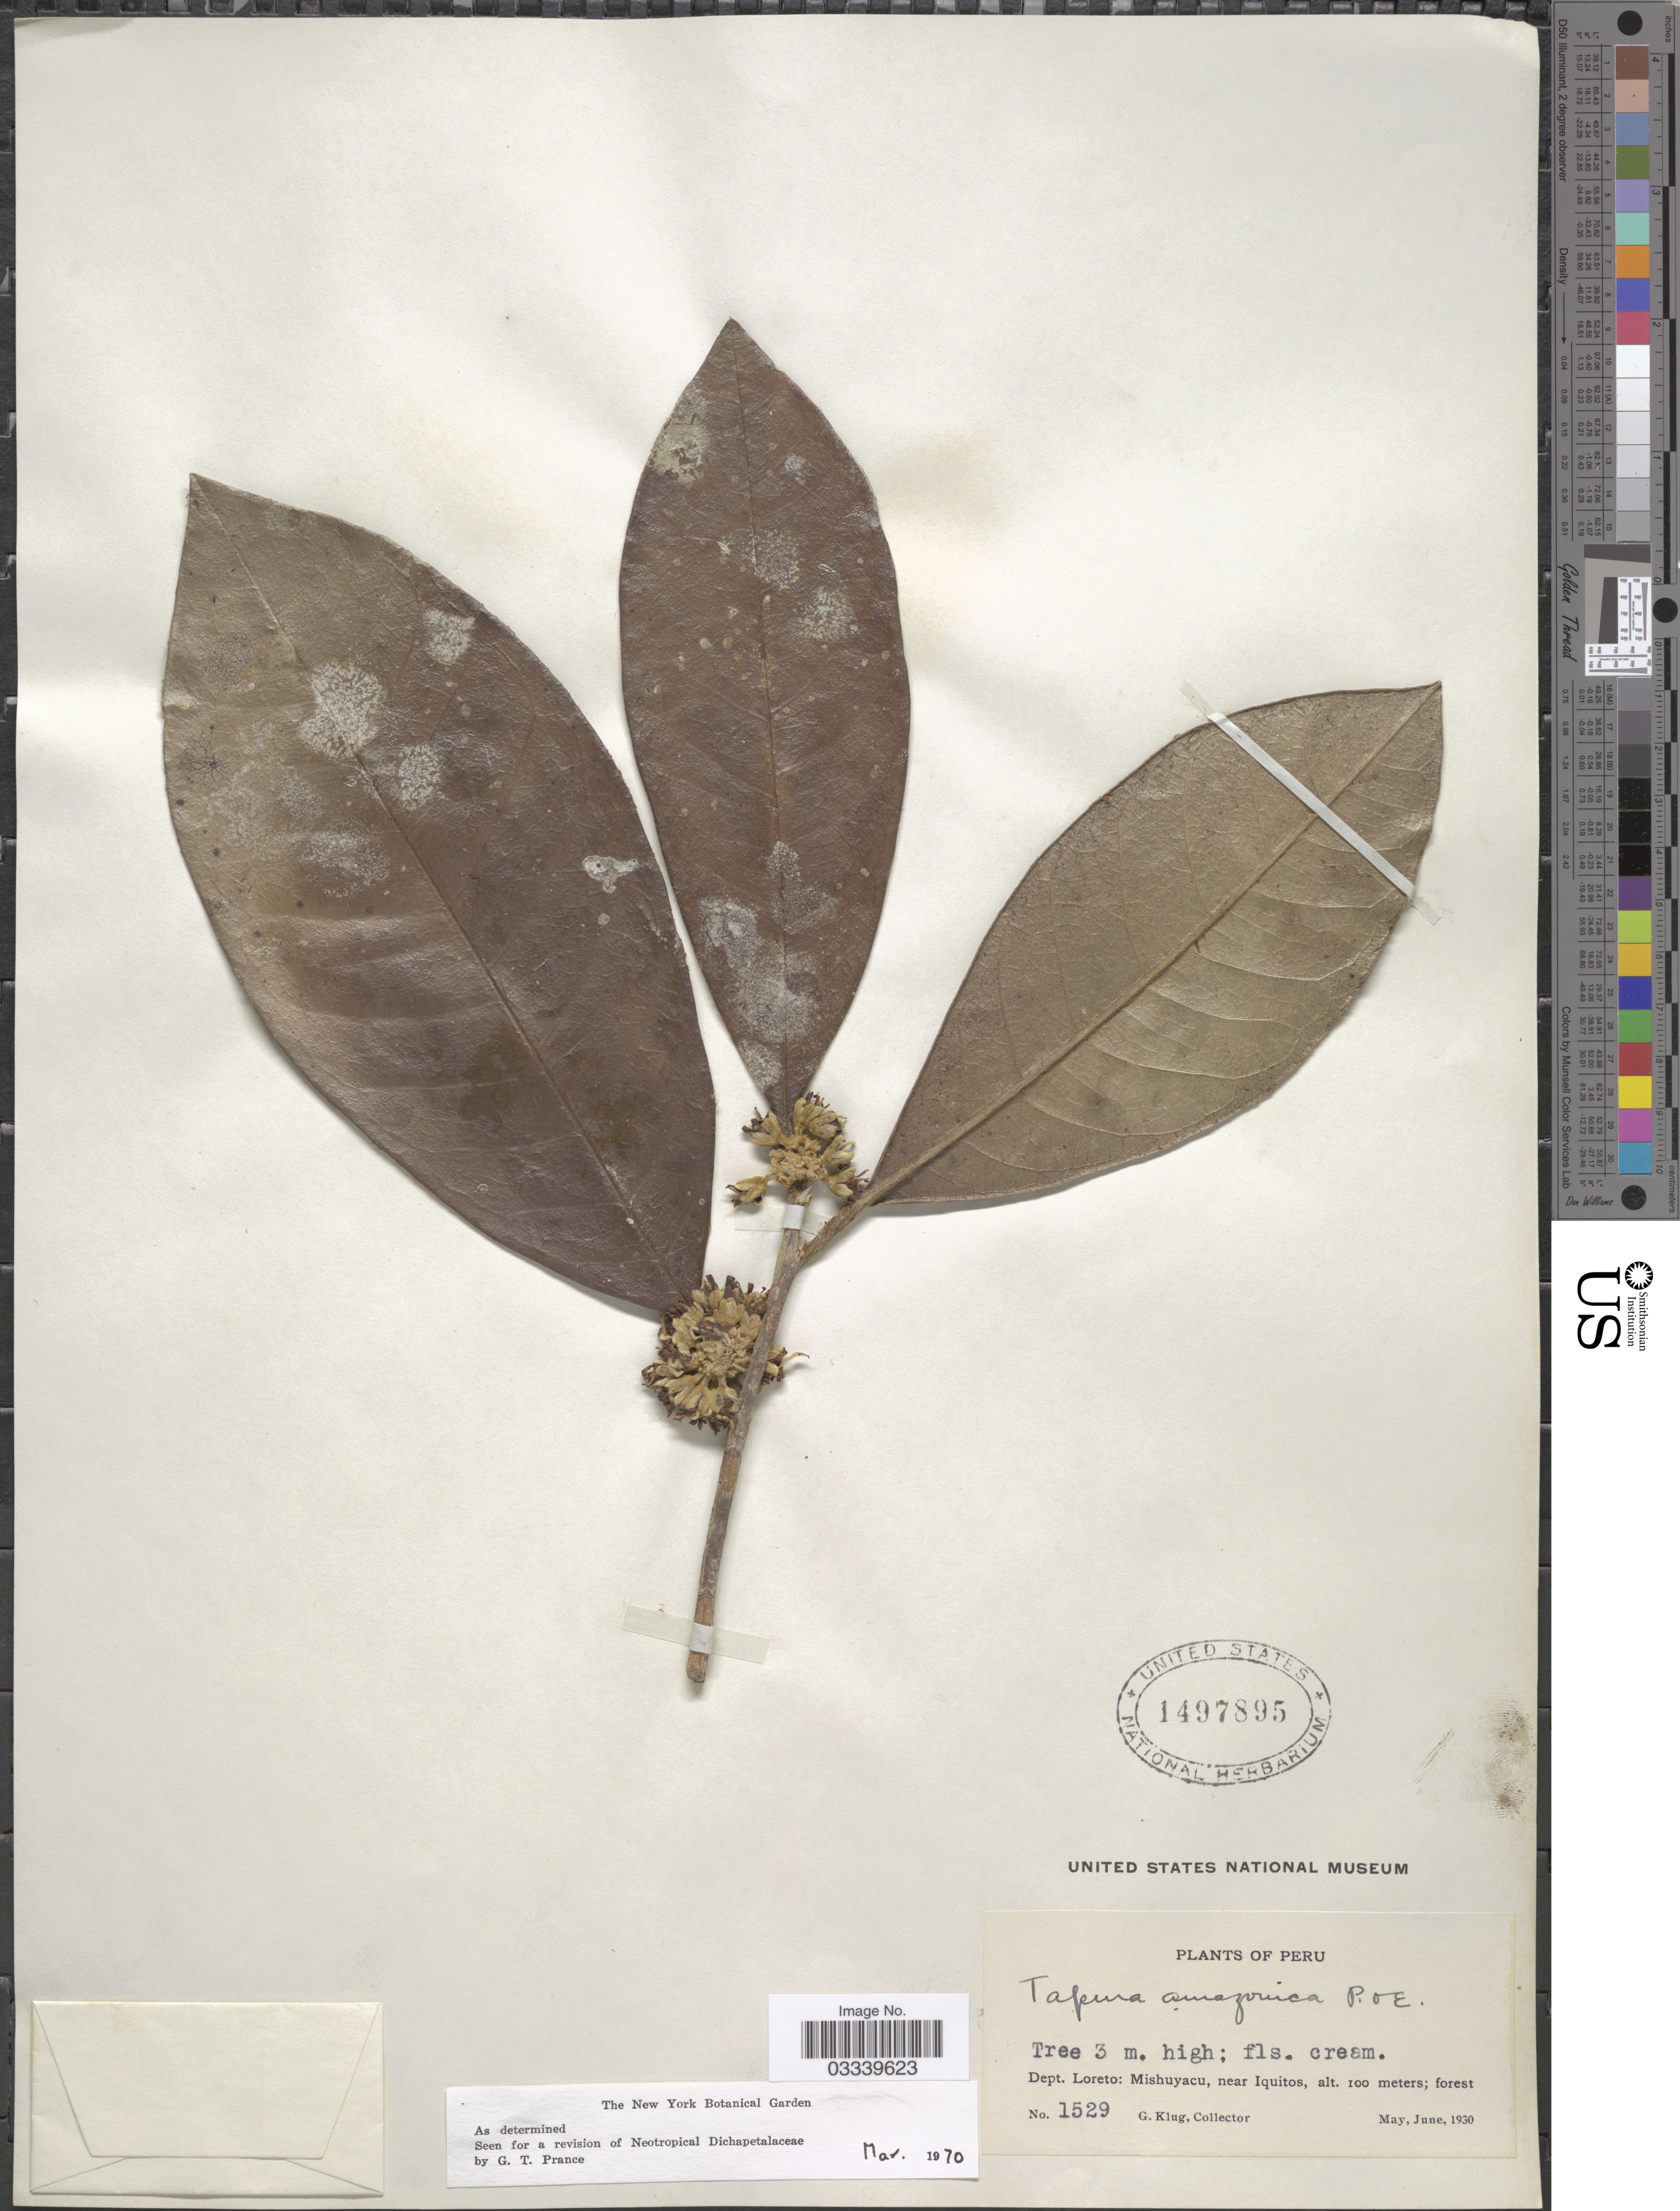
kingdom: Plantae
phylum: Tracheophyta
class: Magnoliopsida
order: Malpighiales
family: Dichapetalaceae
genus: Tapura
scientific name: Tapura amazonica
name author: Poepp. & Endl.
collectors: G. Klug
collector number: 1529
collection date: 1930-05/1930-06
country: Peru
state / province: Loreto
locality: Dept. Loreto: Mishuyacu, near Iquitos.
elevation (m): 100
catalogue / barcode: US 1497895